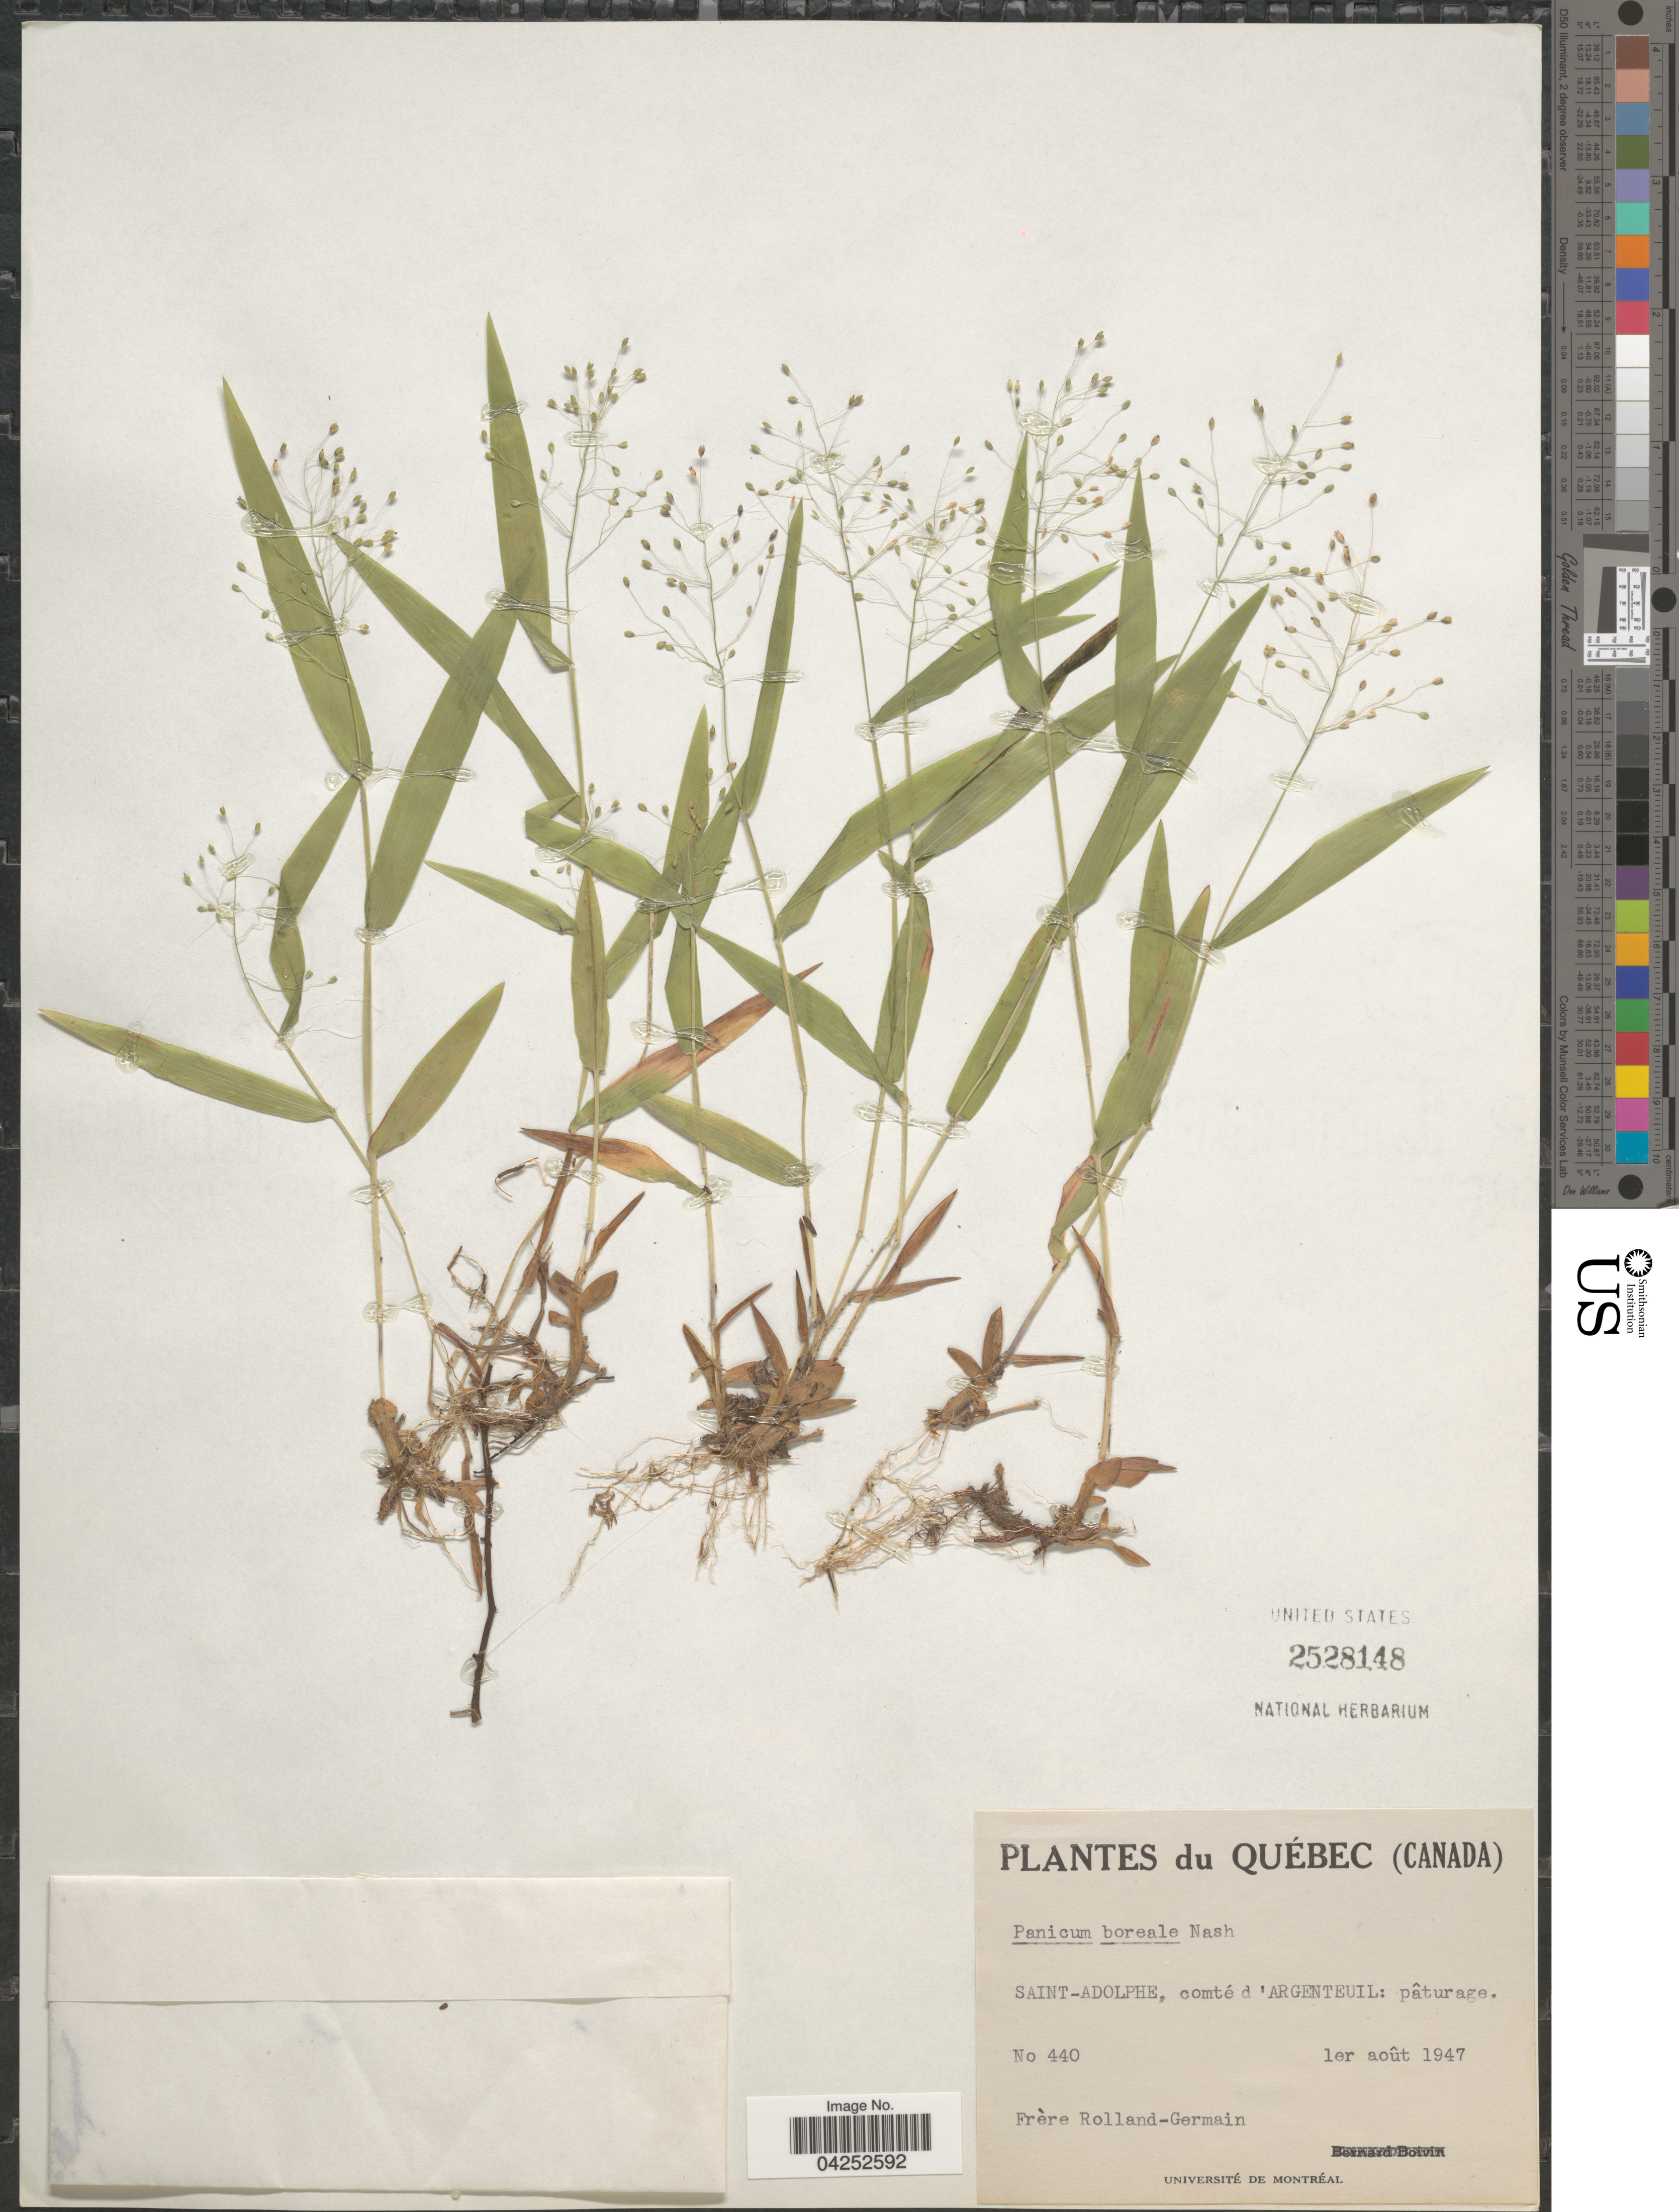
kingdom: Plantae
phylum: Tracheophyta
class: Liliopsida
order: Poales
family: Poaceae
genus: Dichanthelium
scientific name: Dichanthelium boreale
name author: (Nash) Freckmann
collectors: Rolland-Germain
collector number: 440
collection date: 1947-08-01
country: Canada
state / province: Quebec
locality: Saint-Adolphe, comté d'Argenteuil.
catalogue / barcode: US 2528148